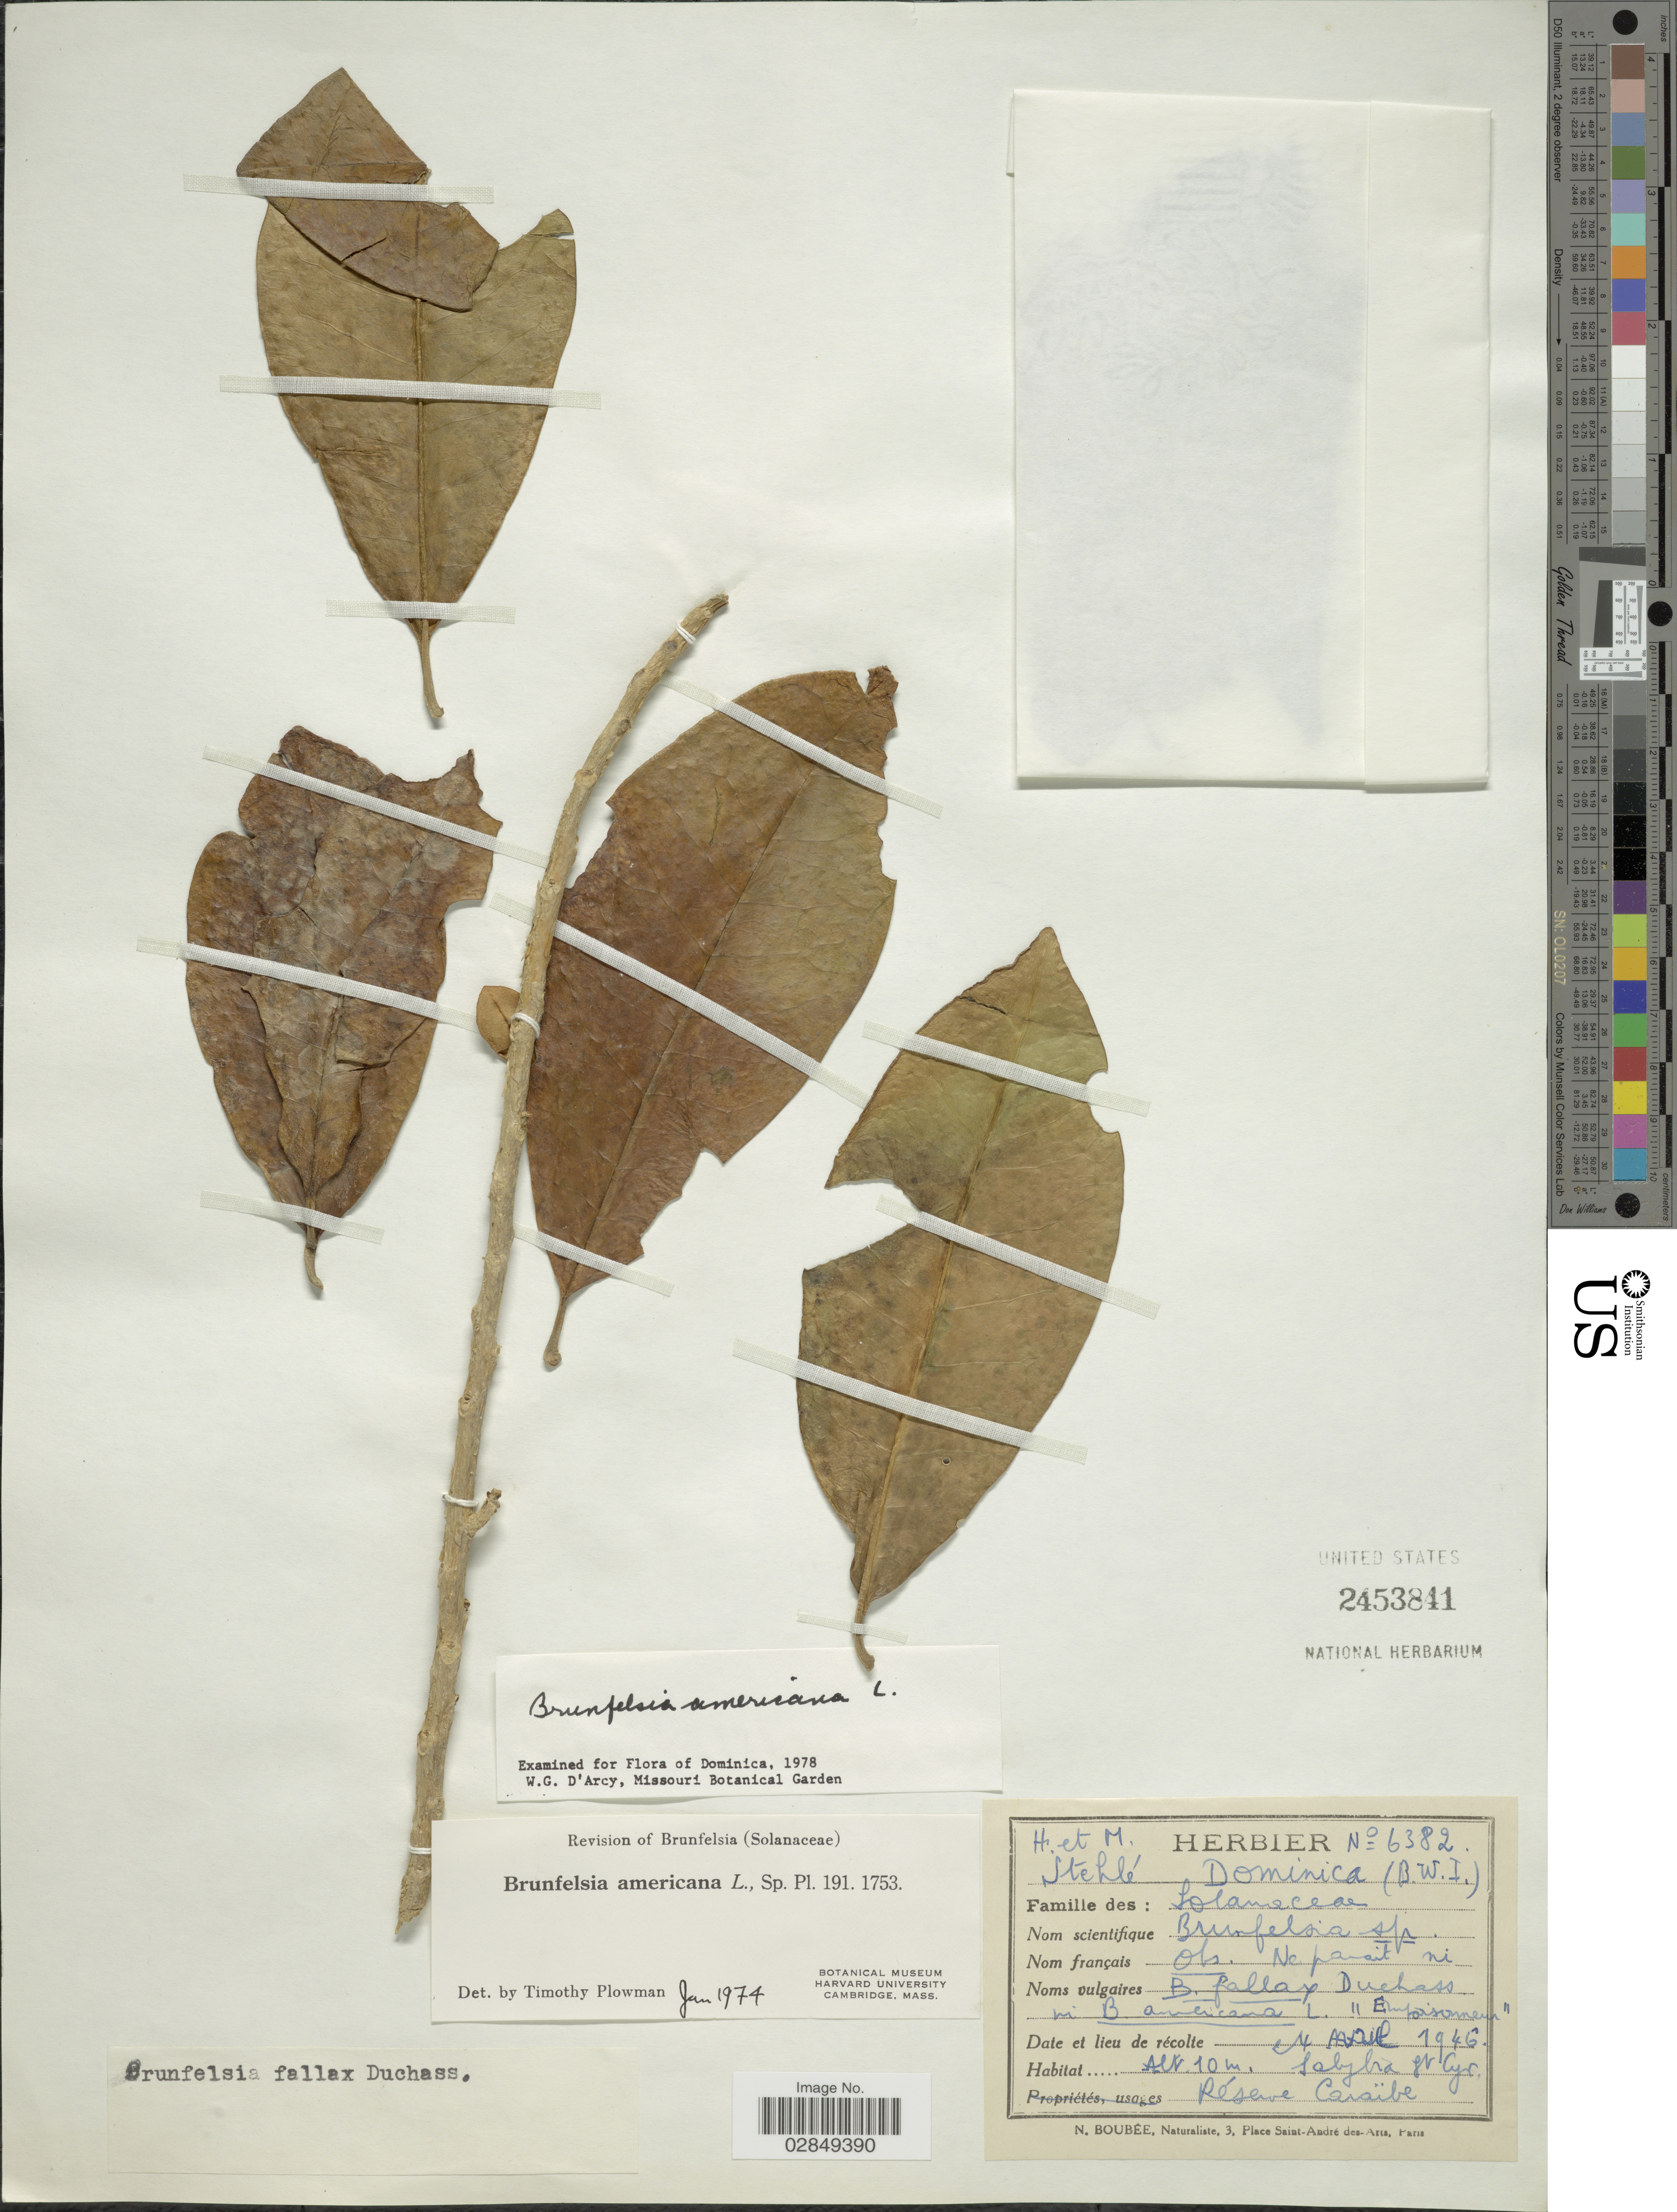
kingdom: Plantae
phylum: Tracheophyta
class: Magnoliopsida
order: Solanales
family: Solanaceae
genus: Brunfelsia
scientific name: Brunfelsia americana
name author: L.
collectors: H. Stehlé & M. Stehlé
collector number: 6382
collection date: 1946-04-24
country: Dominica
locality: (B.W.I.). Réseve Caraïbe.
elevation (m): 10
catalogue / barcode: US 2453841